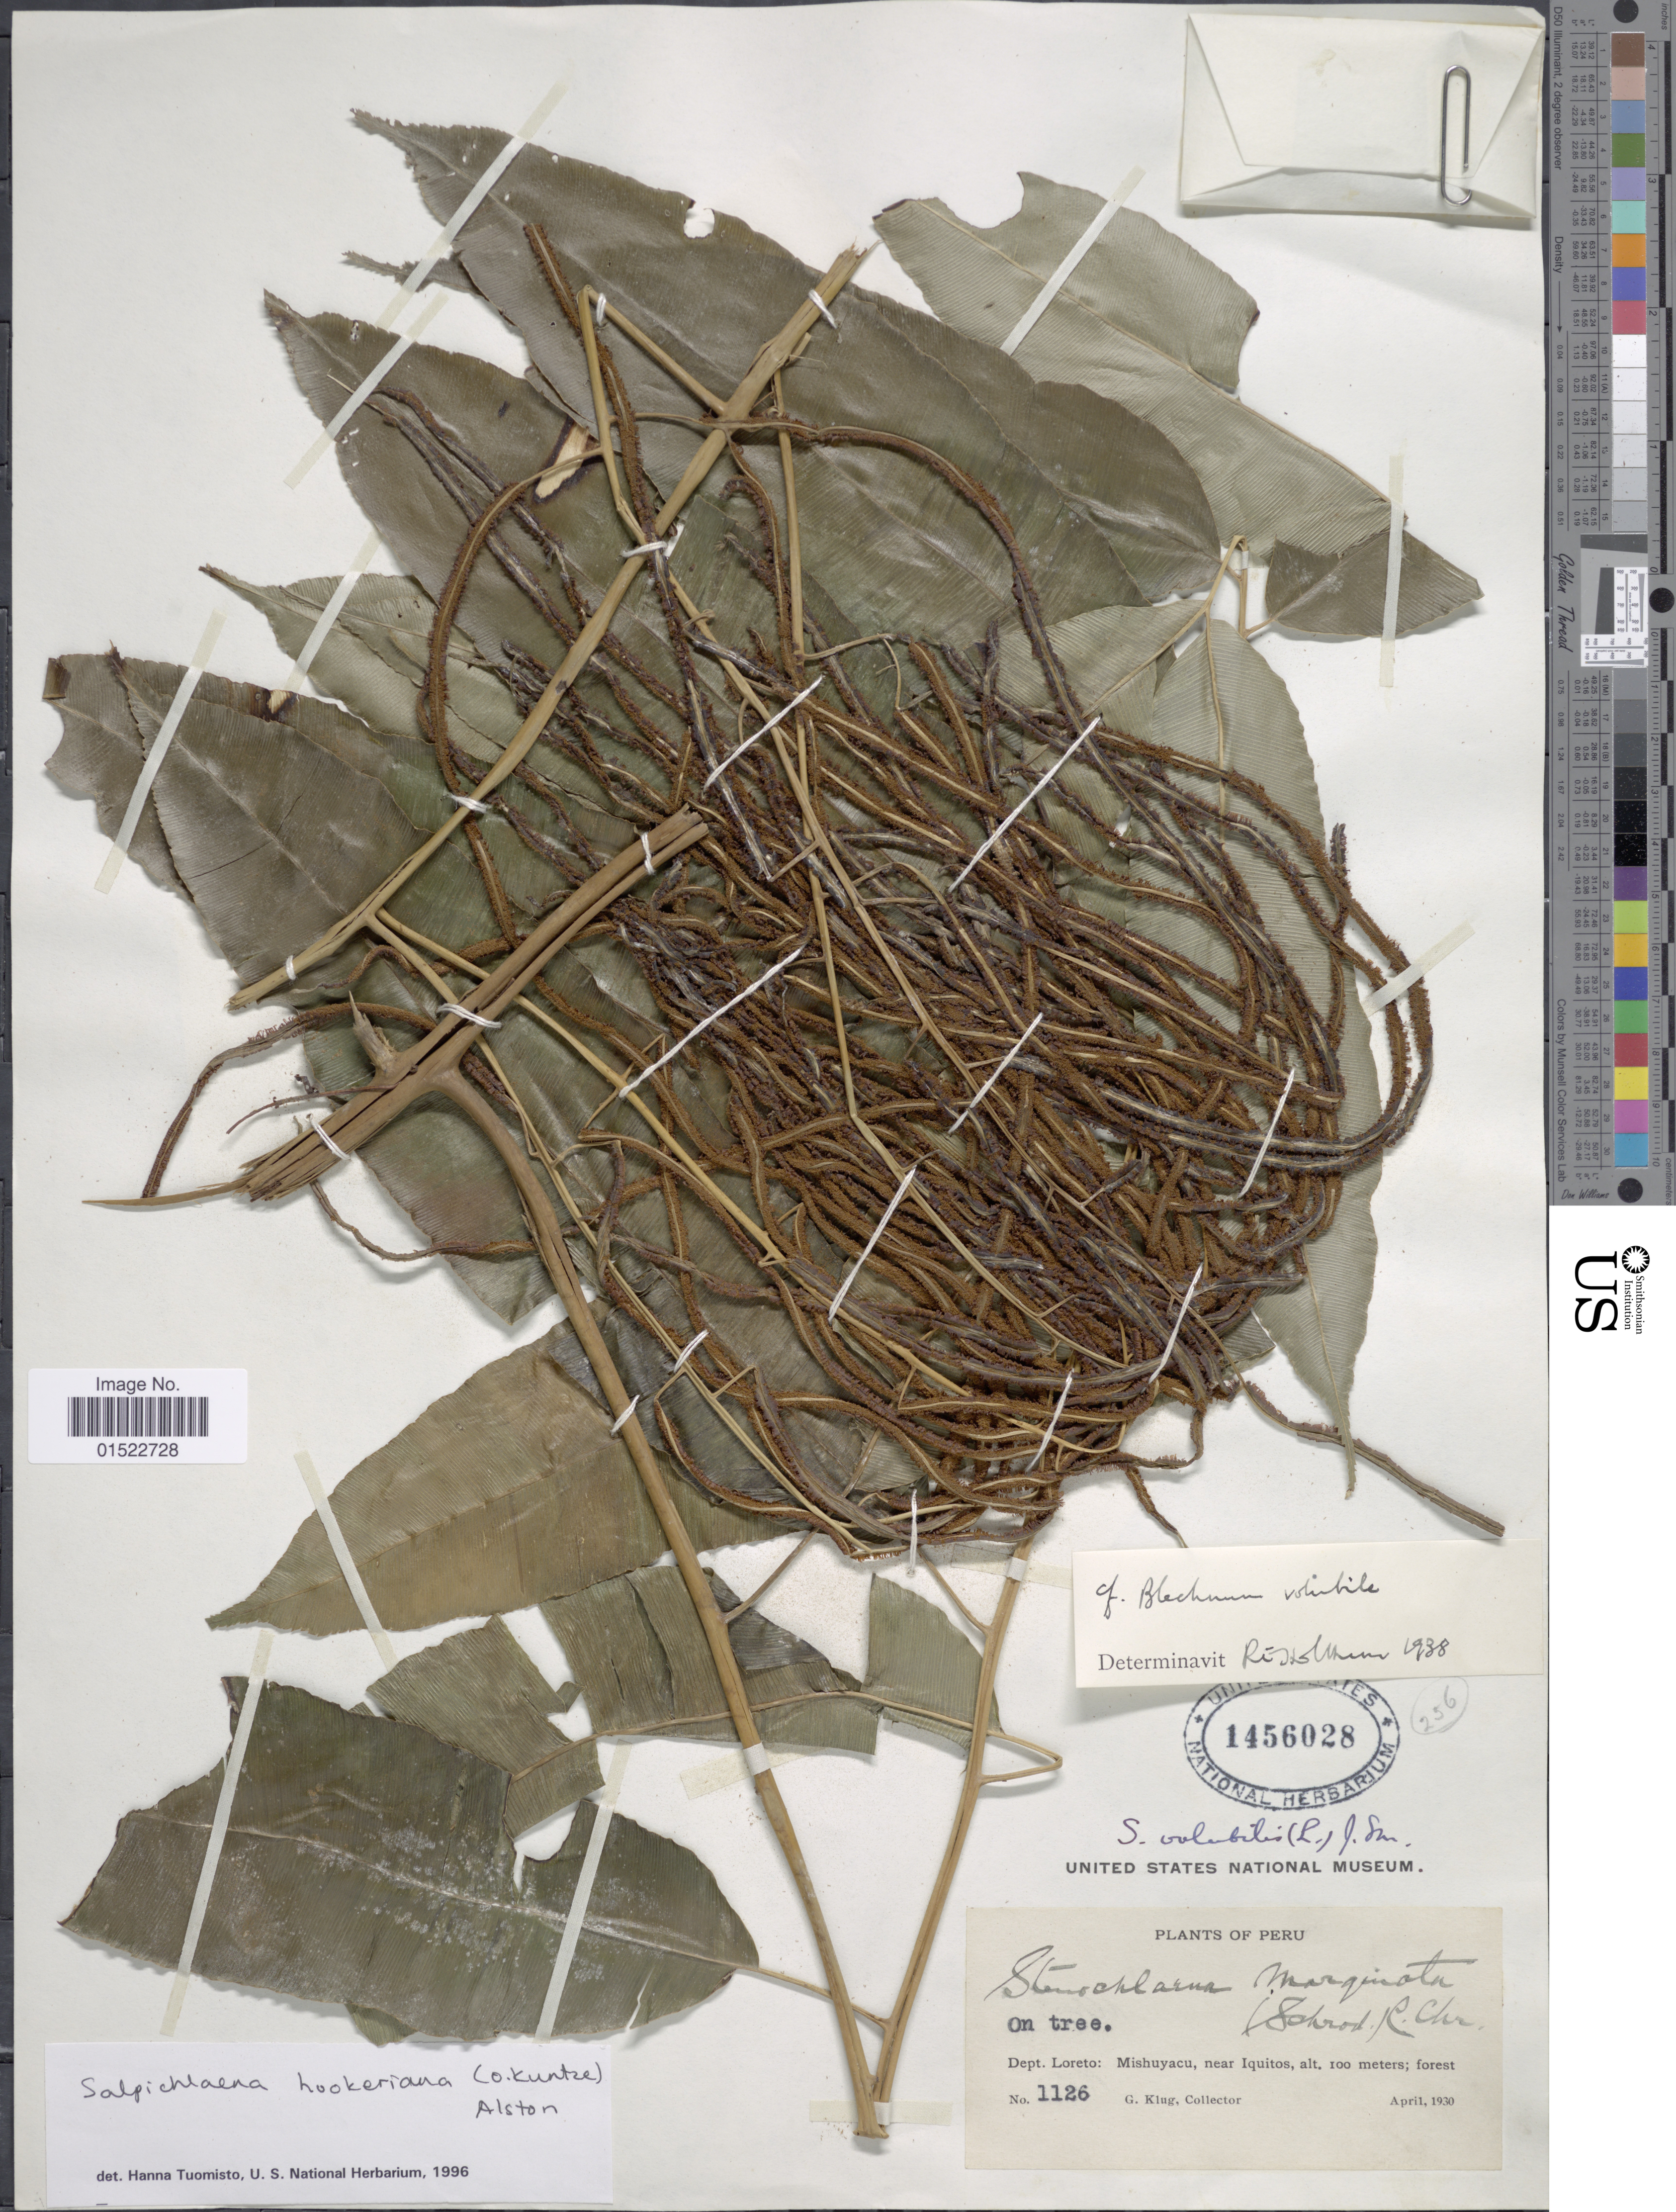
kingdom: Plantae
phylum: Tracheophyta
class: Polypodiopsida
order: Polypodiales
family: Blechnaceae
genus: Salpichlaena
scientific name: Salpichlaena hookeriana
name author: (Kuntze) Alston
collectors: G. Klug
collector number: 1126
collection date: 1930-04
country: Peru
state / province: Loreto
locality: Mishuyac, near Iquitos, Dept. Loreto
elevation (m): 100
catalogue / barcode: US 1456028